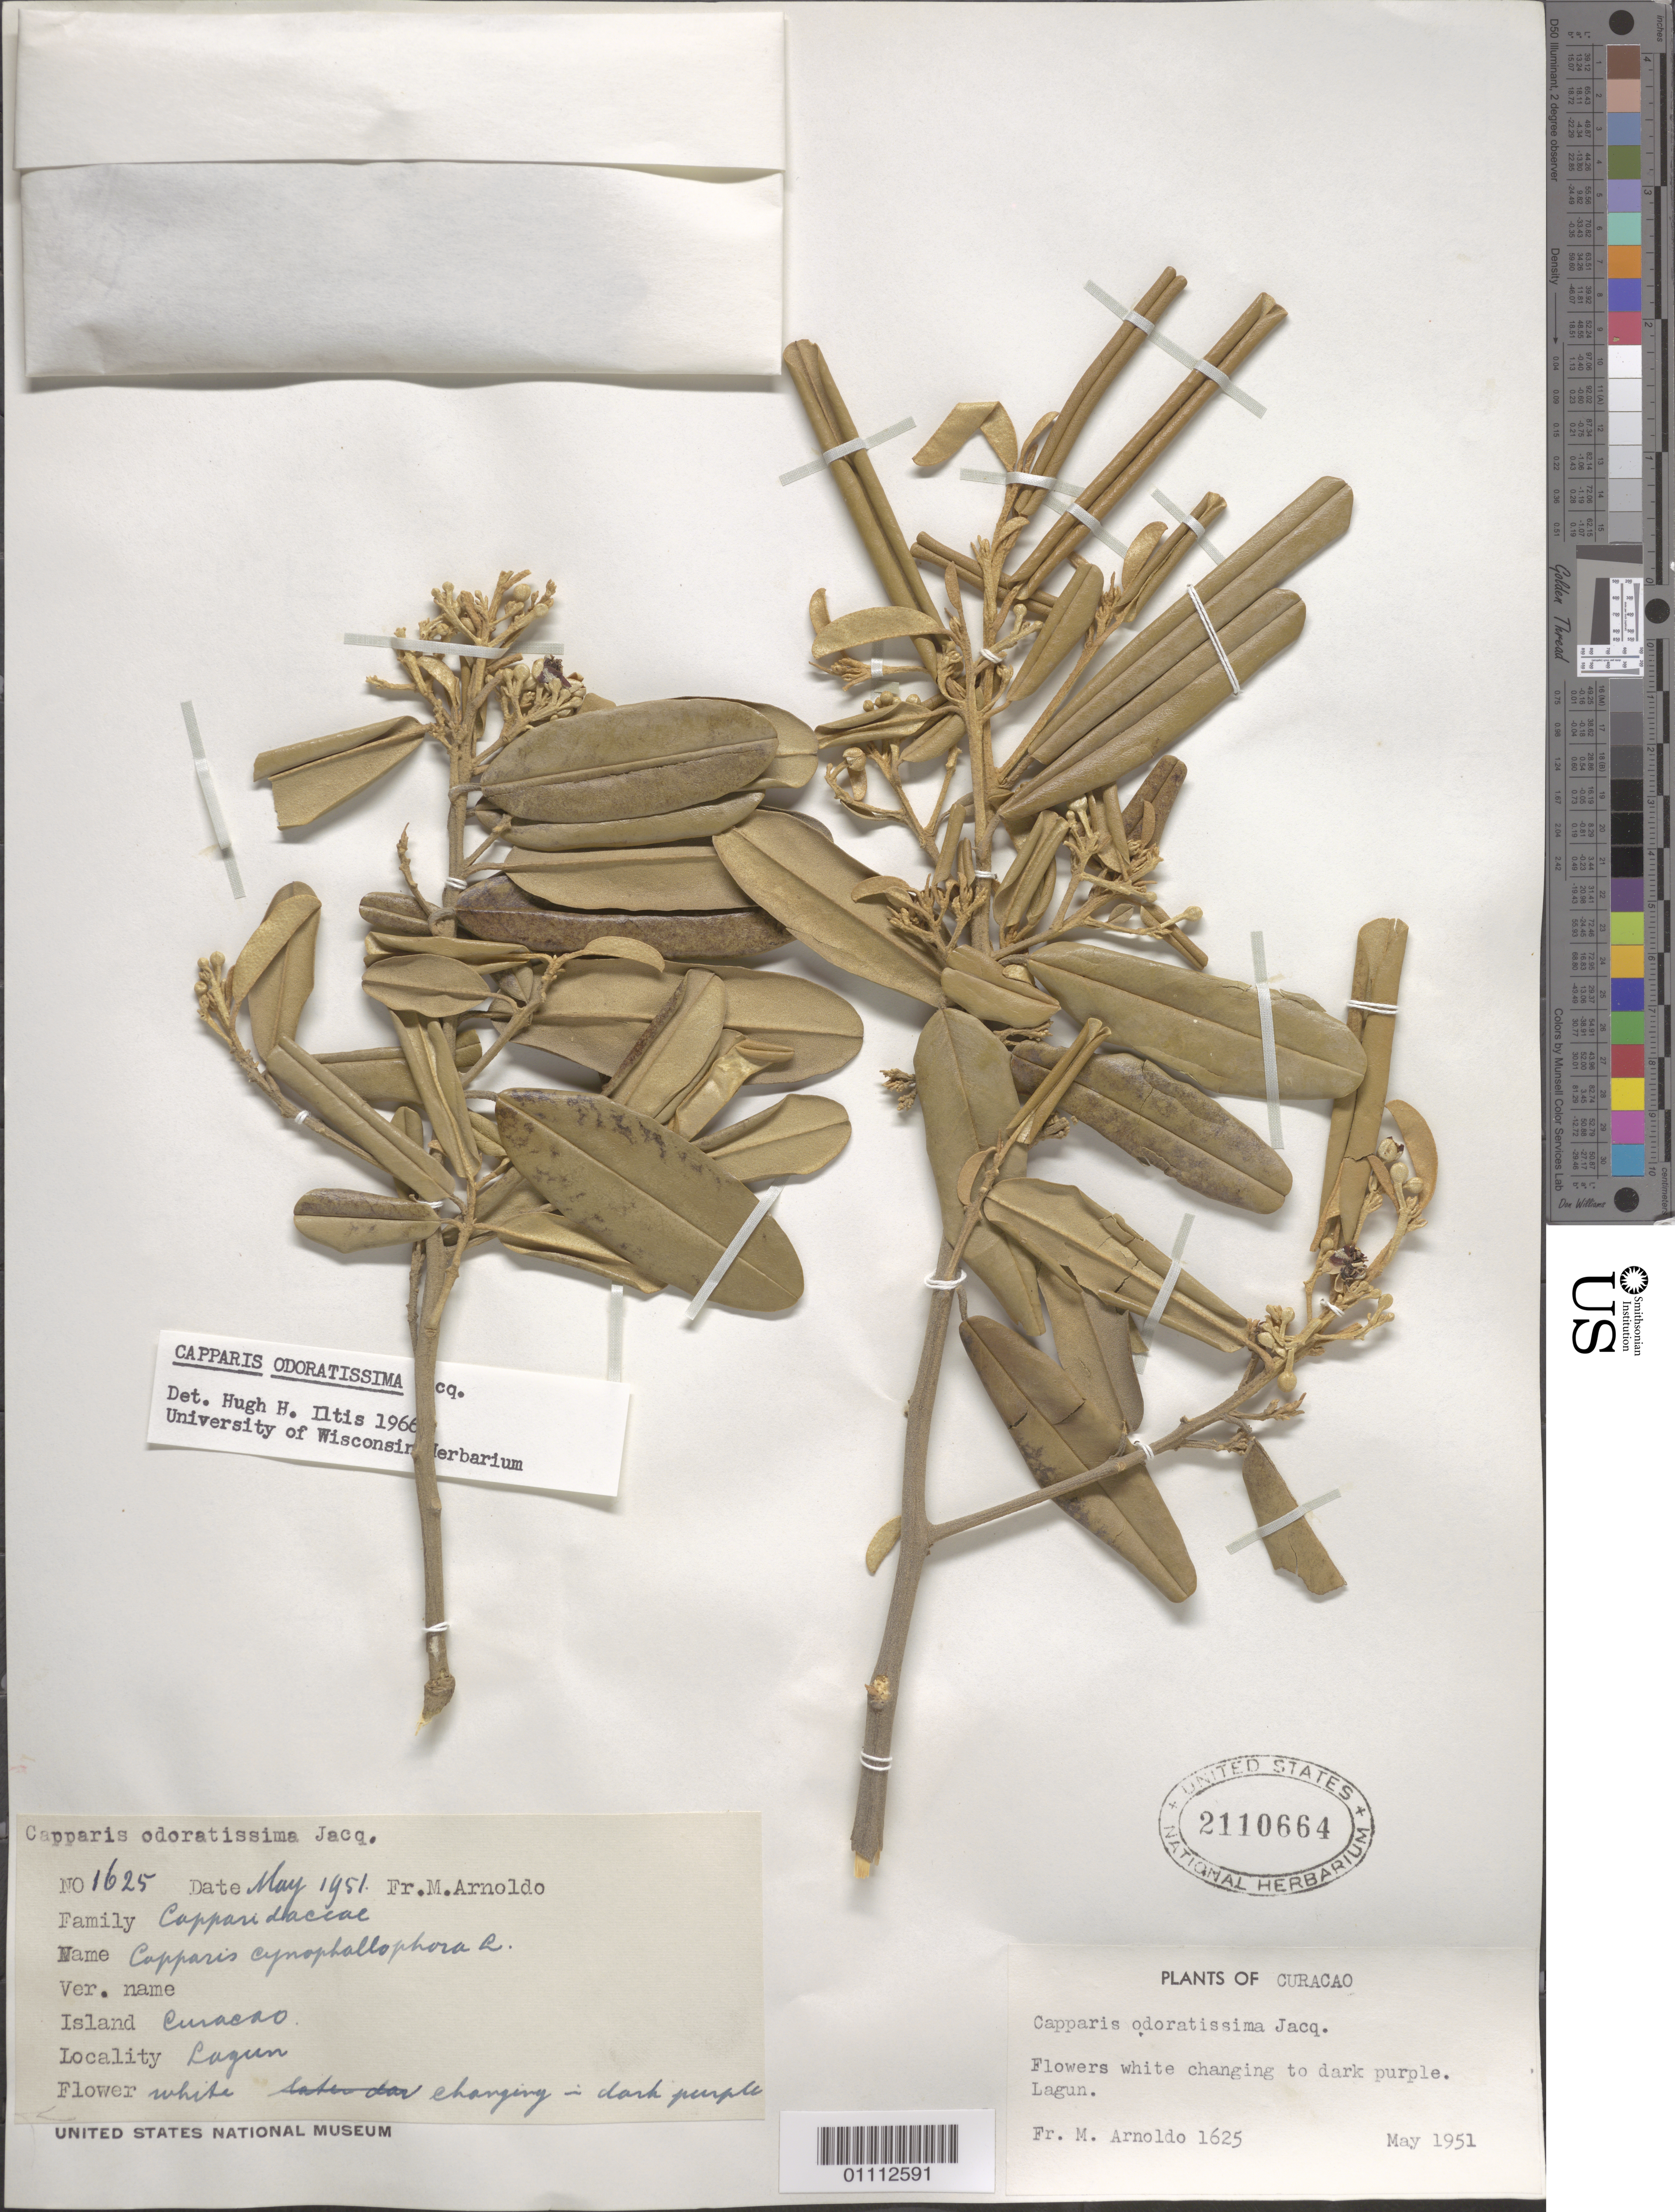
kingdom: Plantae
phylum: Tracheophyta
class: Magnoliopsida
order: Brassicales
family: Capparaceae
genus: Quadrella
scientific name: Quadrella odoratissima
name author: (Jacq.) Hutch.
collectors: N. Arnoldo-Broeders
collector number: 1625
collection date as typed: May 1951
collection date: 1951-05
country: Curaçao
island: Curaçao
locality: Lagun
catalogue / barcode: US 2110664